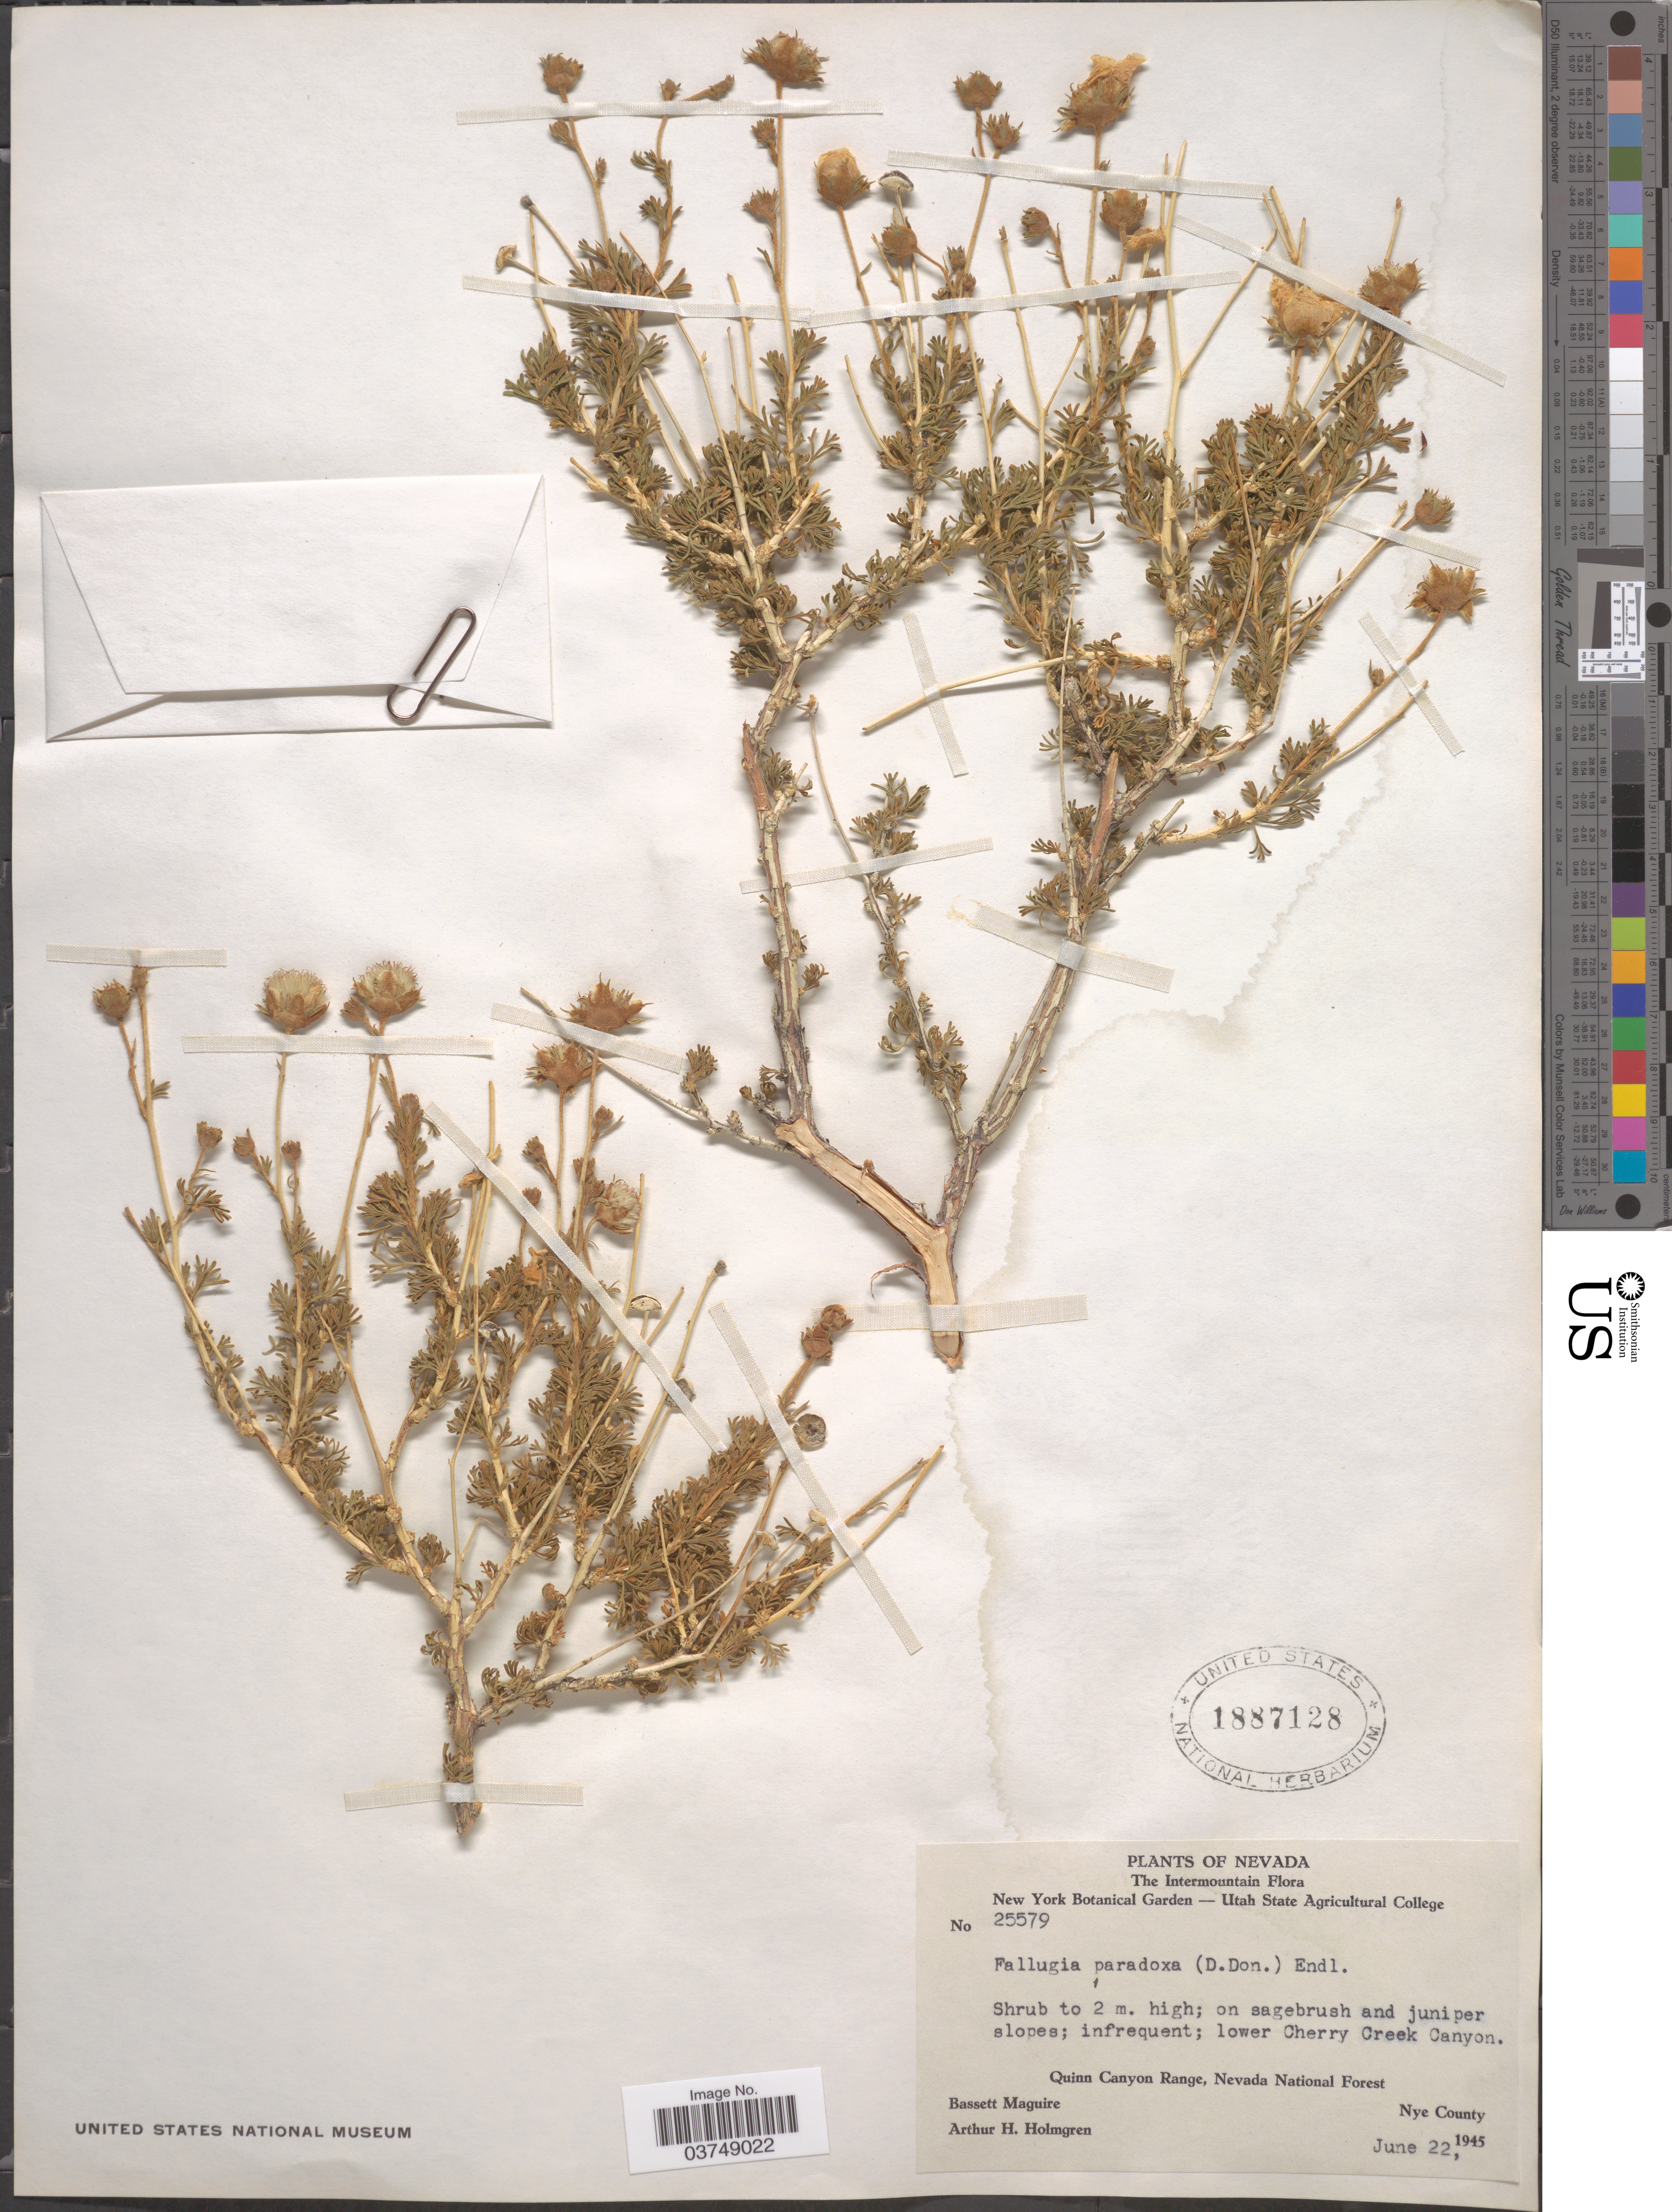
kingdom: Plantae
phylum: Tracheophyta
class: Magnoliopsida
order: Rosales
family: Rosaceae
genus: Fallugia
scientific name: Fallugia acuminata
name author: (Wooton) Rydb.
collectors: B. Maguire & A. H. Holmgren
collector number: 25579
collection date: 1945-06-22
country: United States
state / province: Nevada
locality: The Intermountain. Lower Cherry Creek Canyon. Quinn Canyon Range, Nevada National Forest. Nye County.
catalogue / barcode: US 1887128